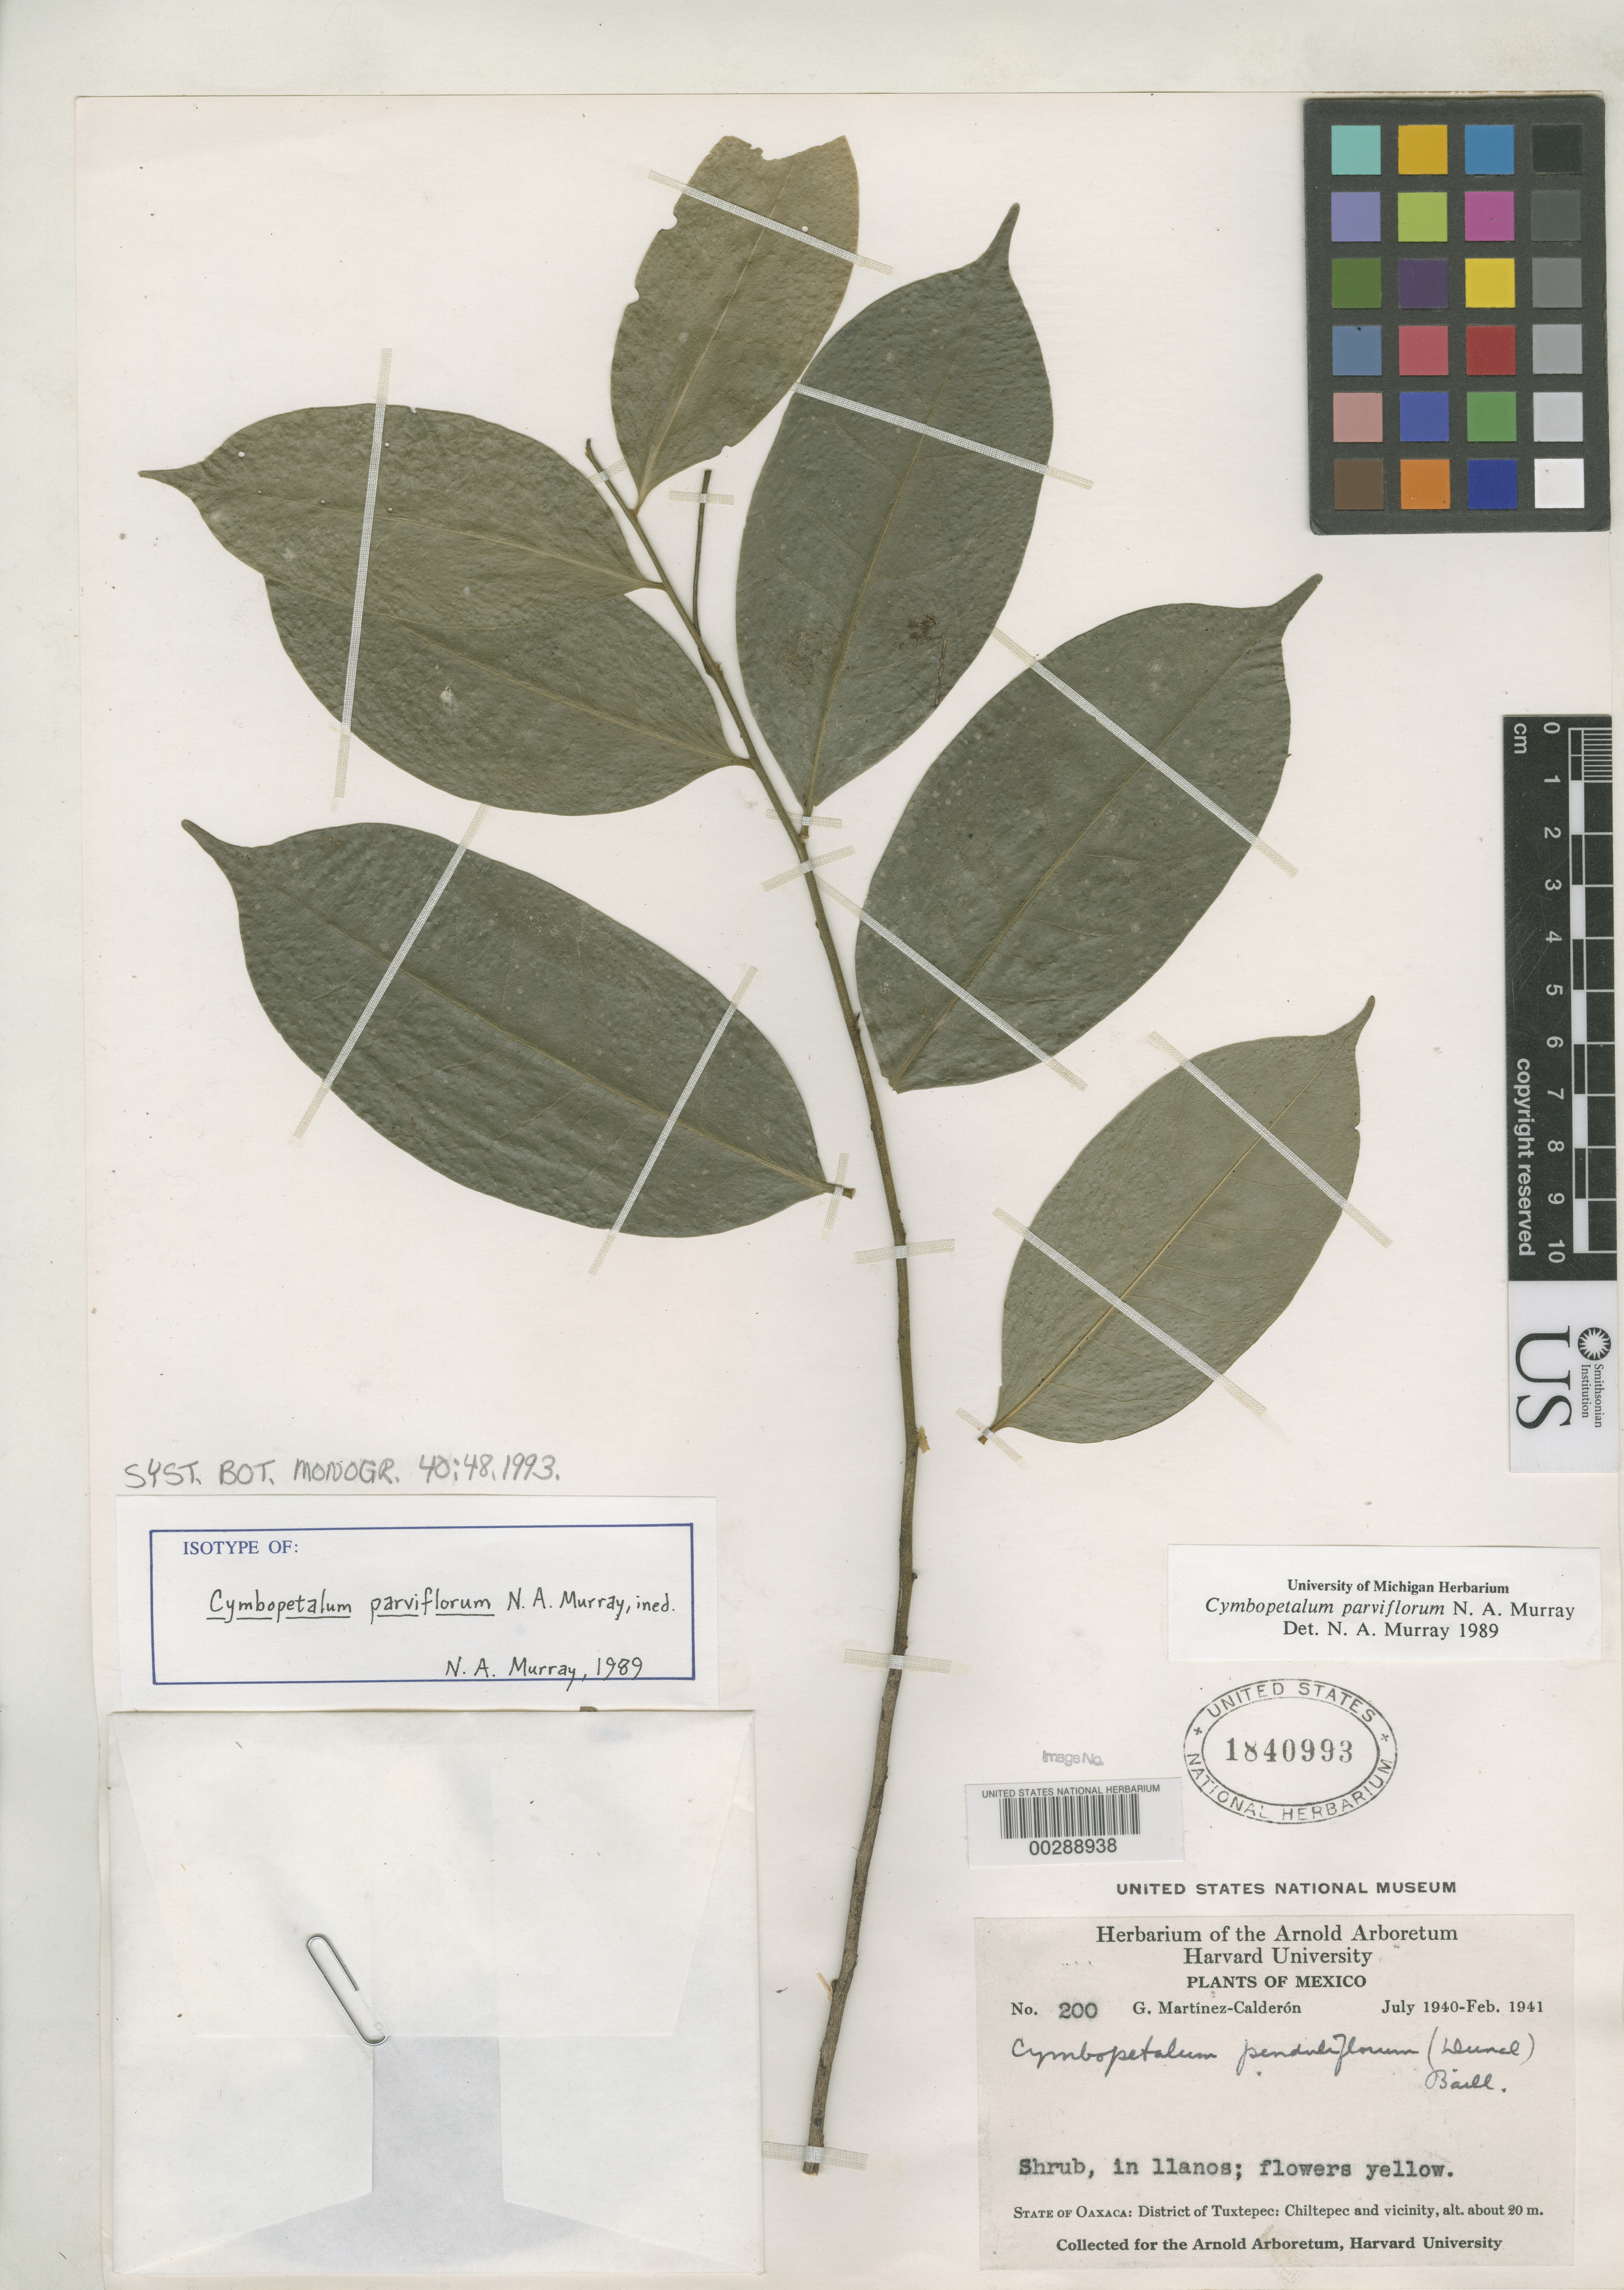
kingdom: Plantae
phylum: Tracheophyta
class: Magnoliopsida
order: Magnoliales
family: Annonaceae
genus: Cymbopetalum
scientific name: Cymbopetalum parviflorum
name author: N.A. Murray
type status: Isotype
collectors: G. Martínez Calderón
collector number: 200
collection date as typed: Jul 1940 to -- Feb 1941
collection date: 1940-07/1941-02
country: Mexico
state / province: Oaxaca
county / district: Tuxtepec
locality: Chiltepec and vicinity.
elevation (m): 20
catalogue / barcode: US 1840993